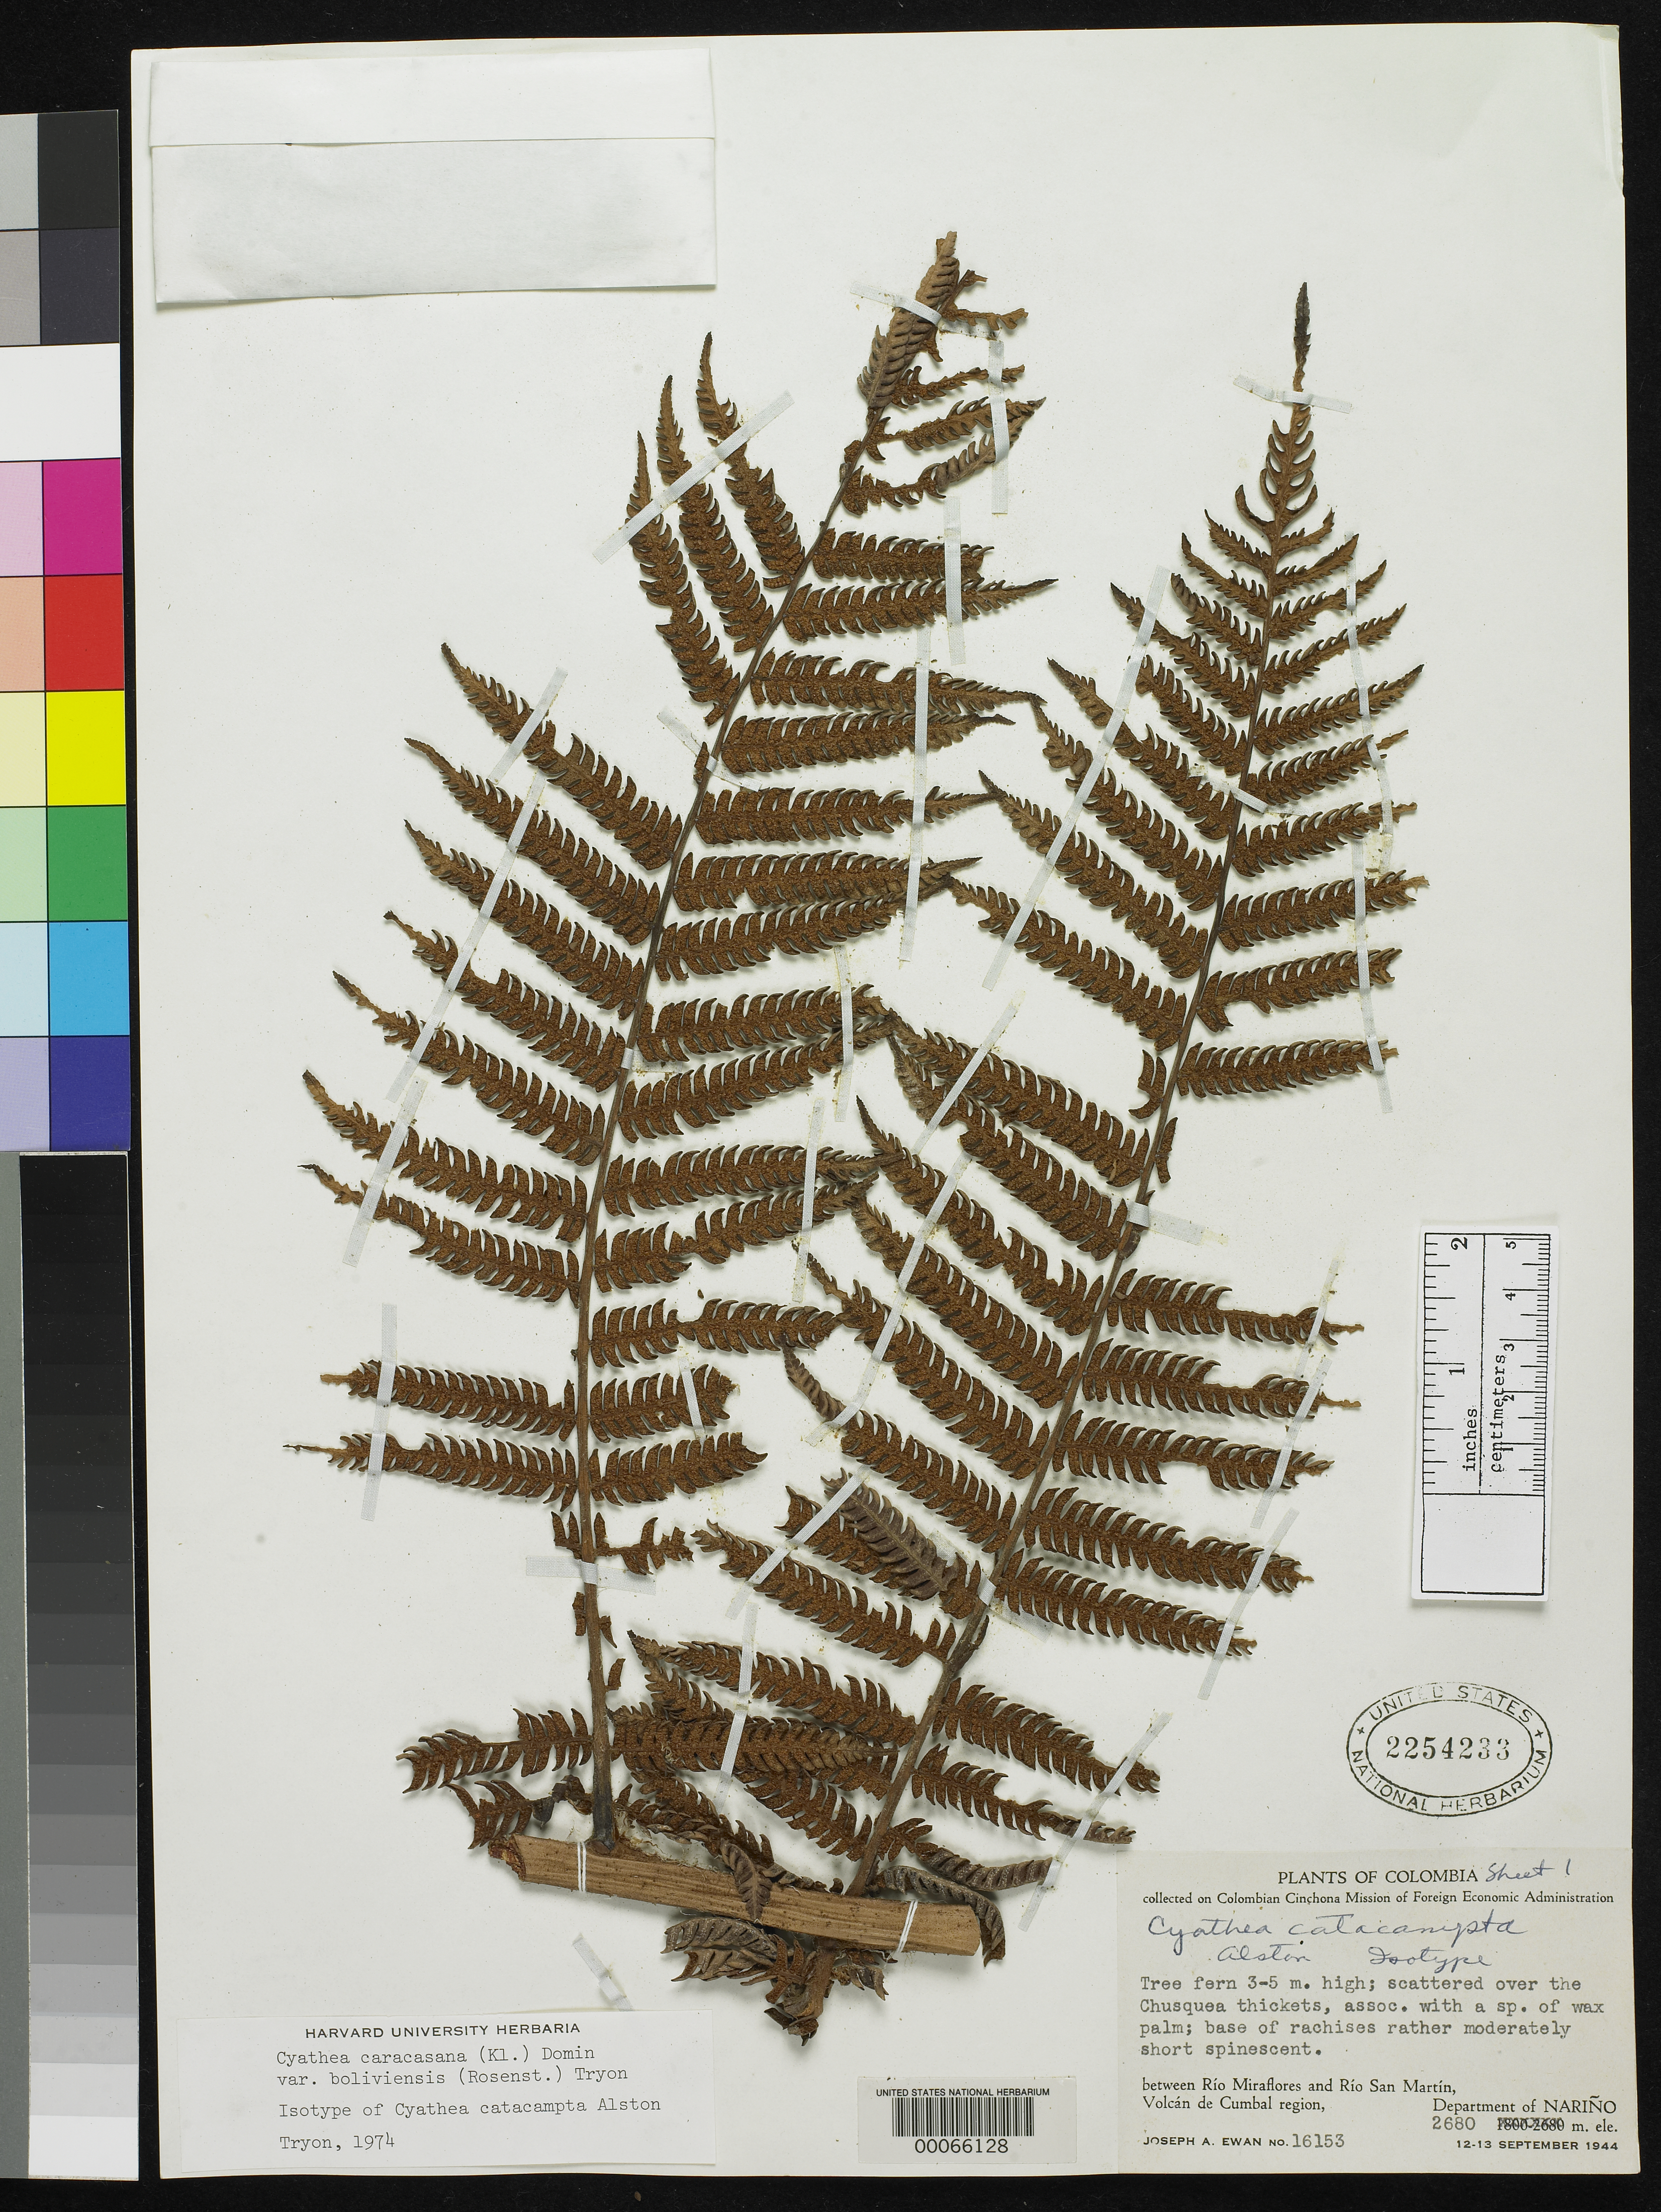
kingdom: Plantae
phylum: Tracheophyta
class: Polypodiopsida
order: Cyatheales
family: Cyatheaceae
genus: Cyathea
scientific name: Cyathea catacampta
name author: Alston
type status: Isotype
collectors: J. A. Ewan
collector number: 16153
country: Colombia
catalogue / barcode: US 2254233